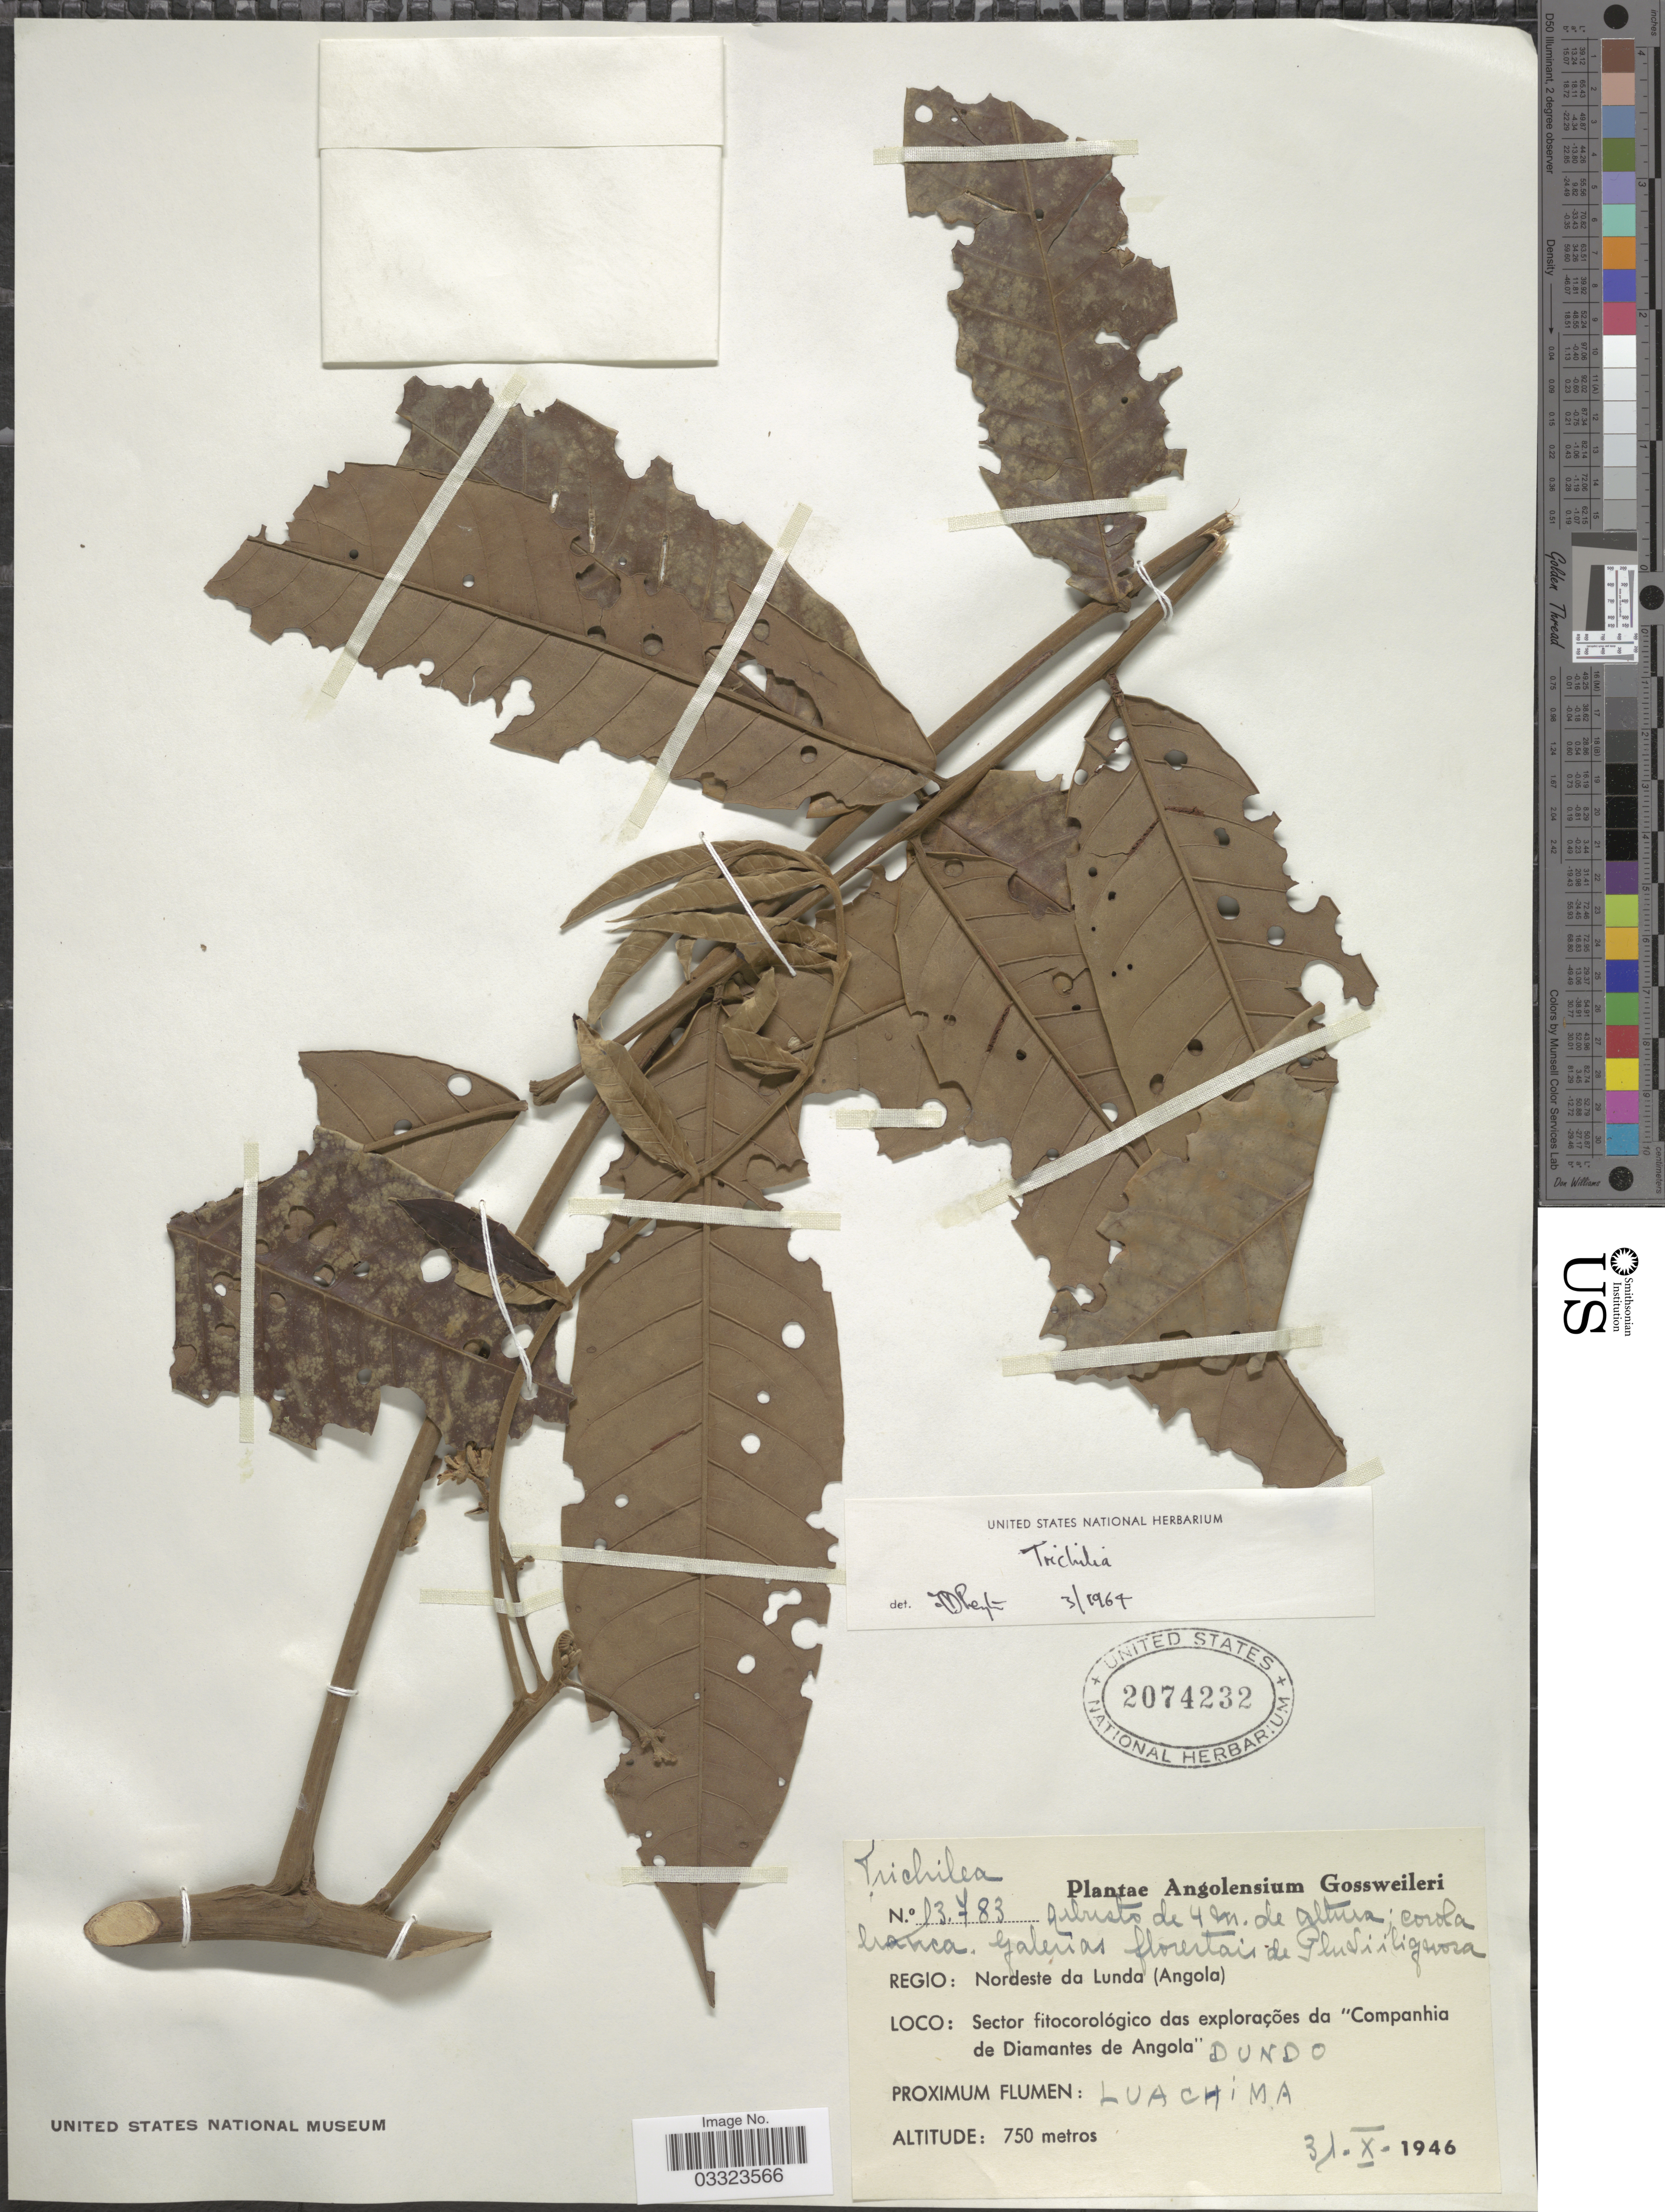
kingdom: Plantae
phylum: Tracheophyta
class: Magnoliopsida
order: Sapindales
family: Meliaceae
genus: Trichilia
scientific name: Trichilia sp.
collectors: -. Gossweiler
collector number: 13783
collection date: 1946-10-31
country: Angola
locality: Regio: Nordeste da Lunda. Sector fitocorológico das explorações da "Companhia de Diamantes de Angola", Dundo. Proximum Flumen: Luachima.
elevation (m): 750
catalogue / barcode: US 2074232